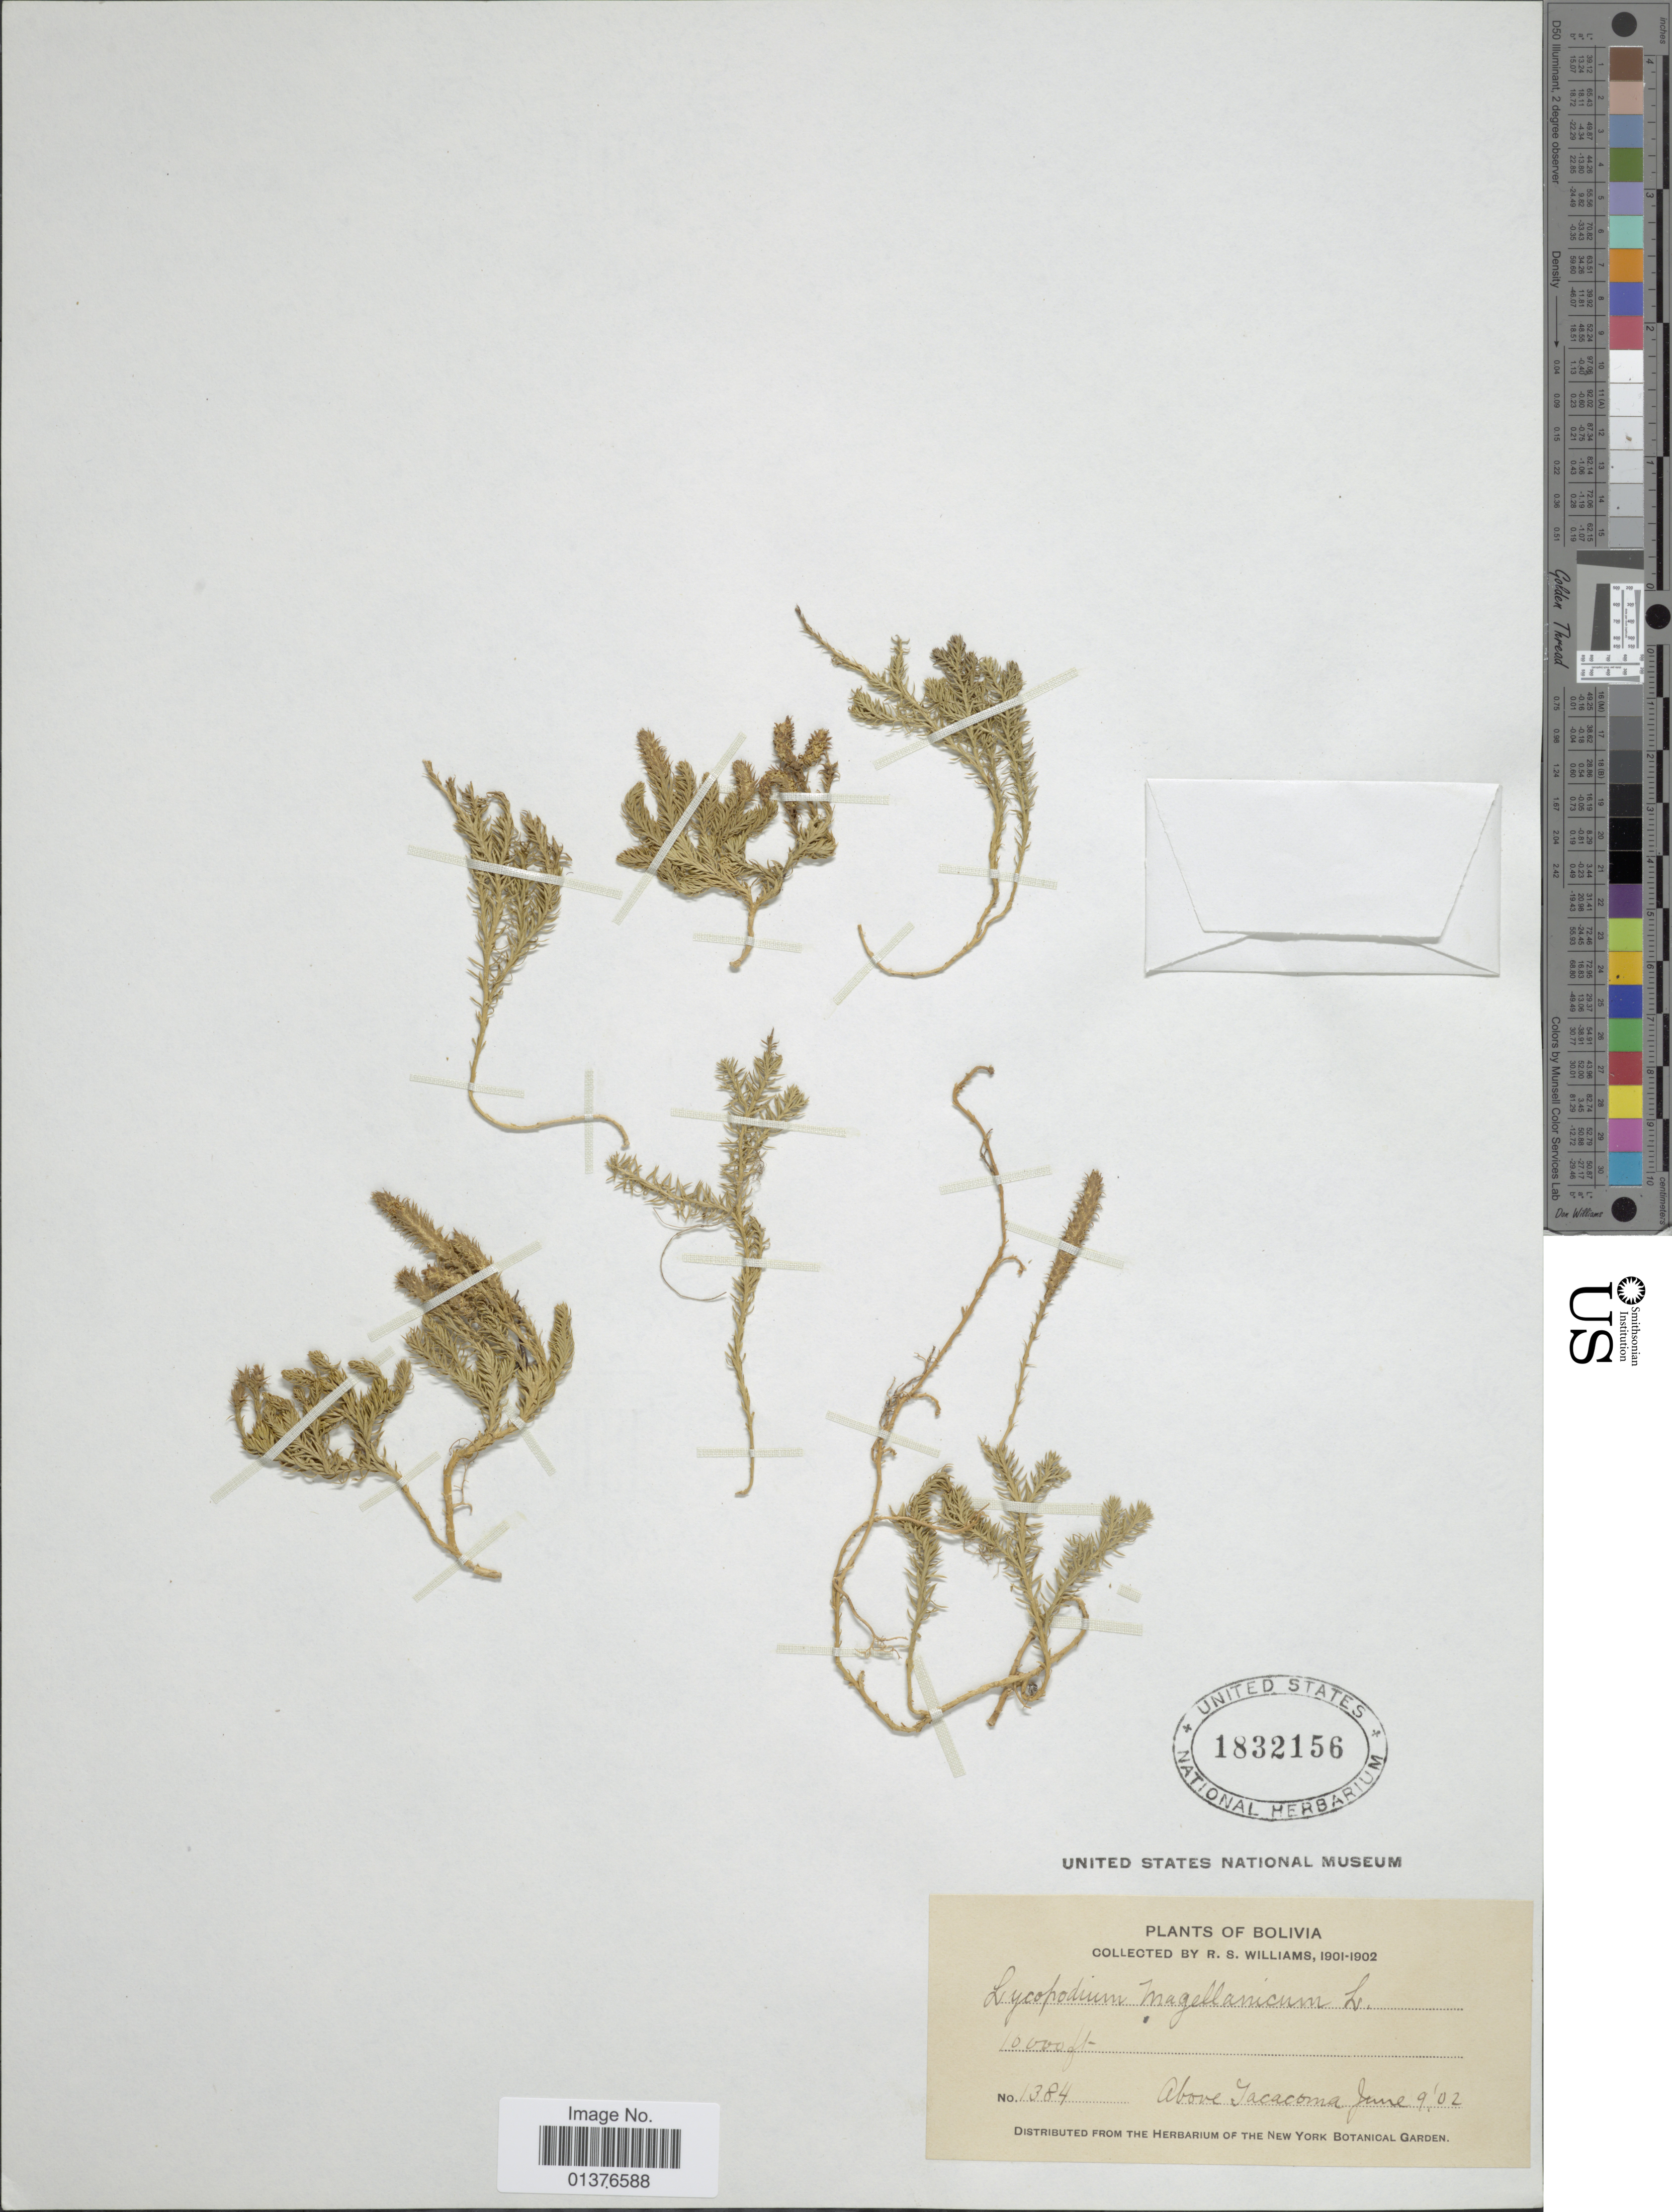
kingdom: Plantae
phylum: Tracheophyta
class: Lycopodiopsida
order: Lycopodiales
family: Lycopodiaceae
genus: Austrolycopodium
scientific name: Austrolycopodium magellanicum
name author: (P. Beauv.) Holub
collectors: R. S. Williams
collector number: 1384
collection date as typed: June 9, '02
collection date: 1902-06-09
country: Bolivia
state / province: La Páz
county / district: Larecaja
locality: Above Tacacoma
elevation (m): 3048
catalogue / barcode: US 1832156